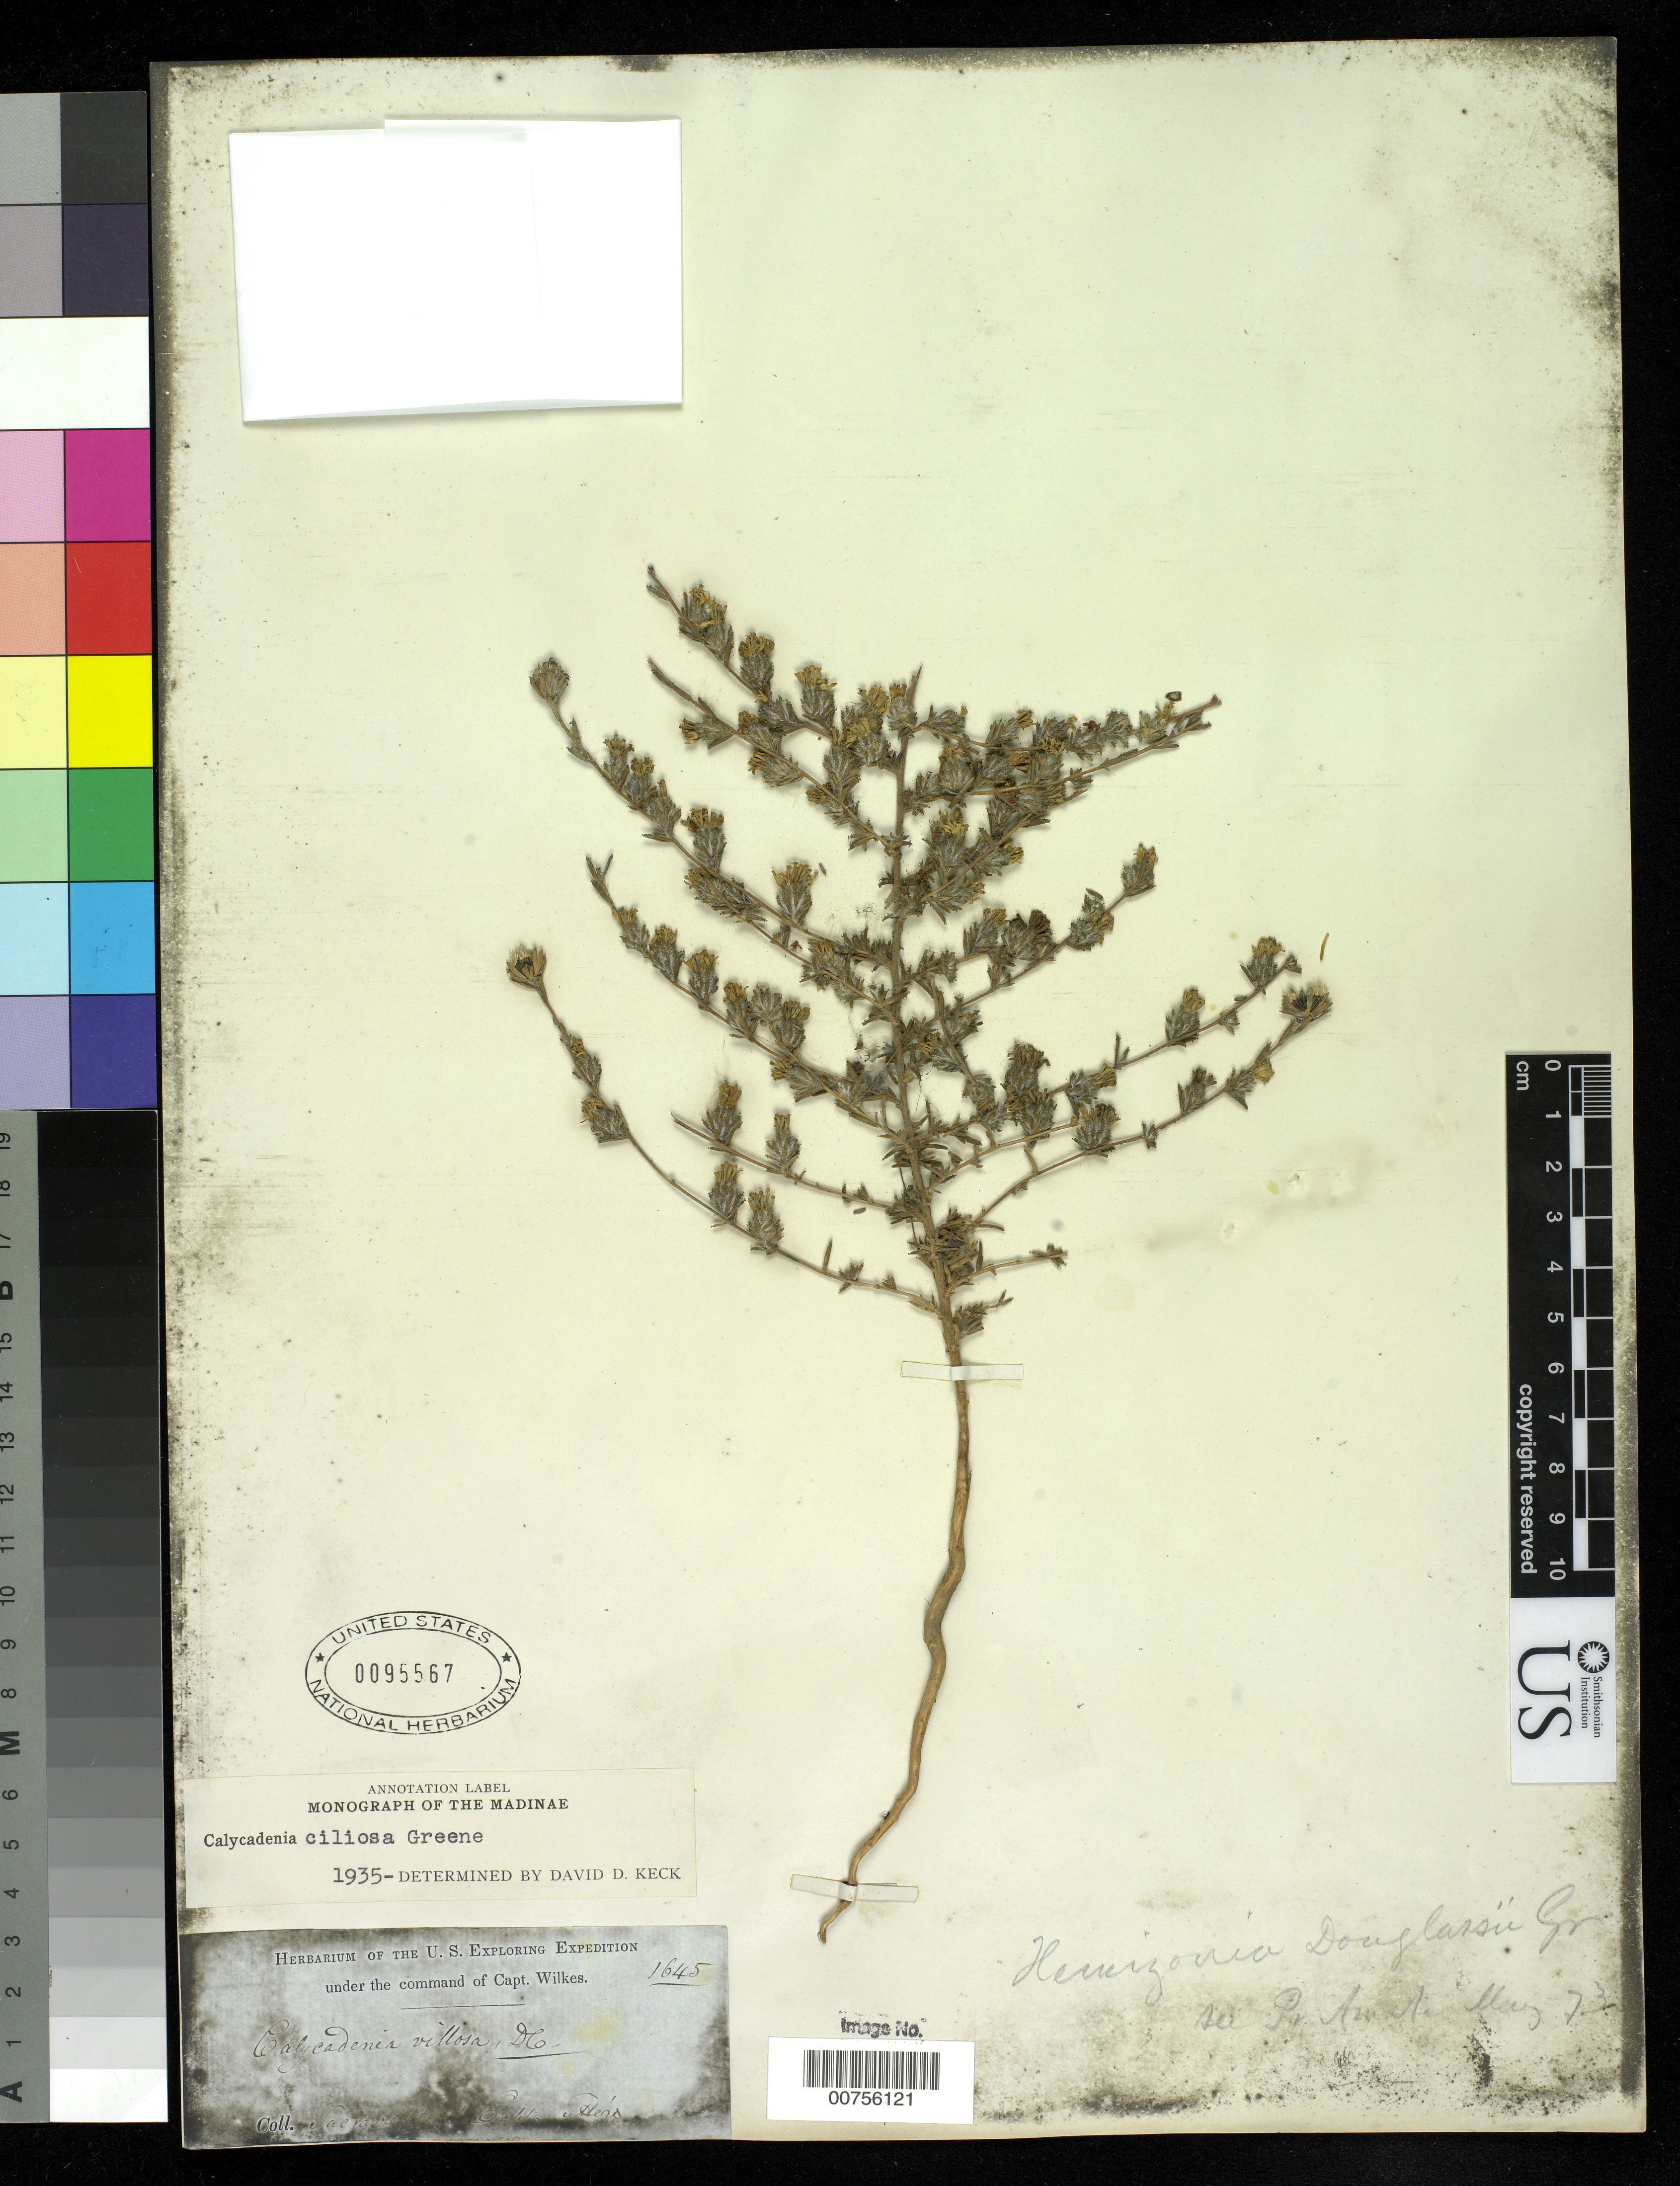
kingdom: Plantae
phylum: Tracheophyta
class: Magnoliopsida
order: Asterales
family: Asteraceae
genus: Calycadenia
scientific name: Calycadenia ciliosa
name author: Greene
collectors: Wilkes Explor. Exped.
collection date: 1838/1842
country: United States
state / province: California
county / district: Sacramento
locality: Sacramento --?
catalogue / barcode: US 95567